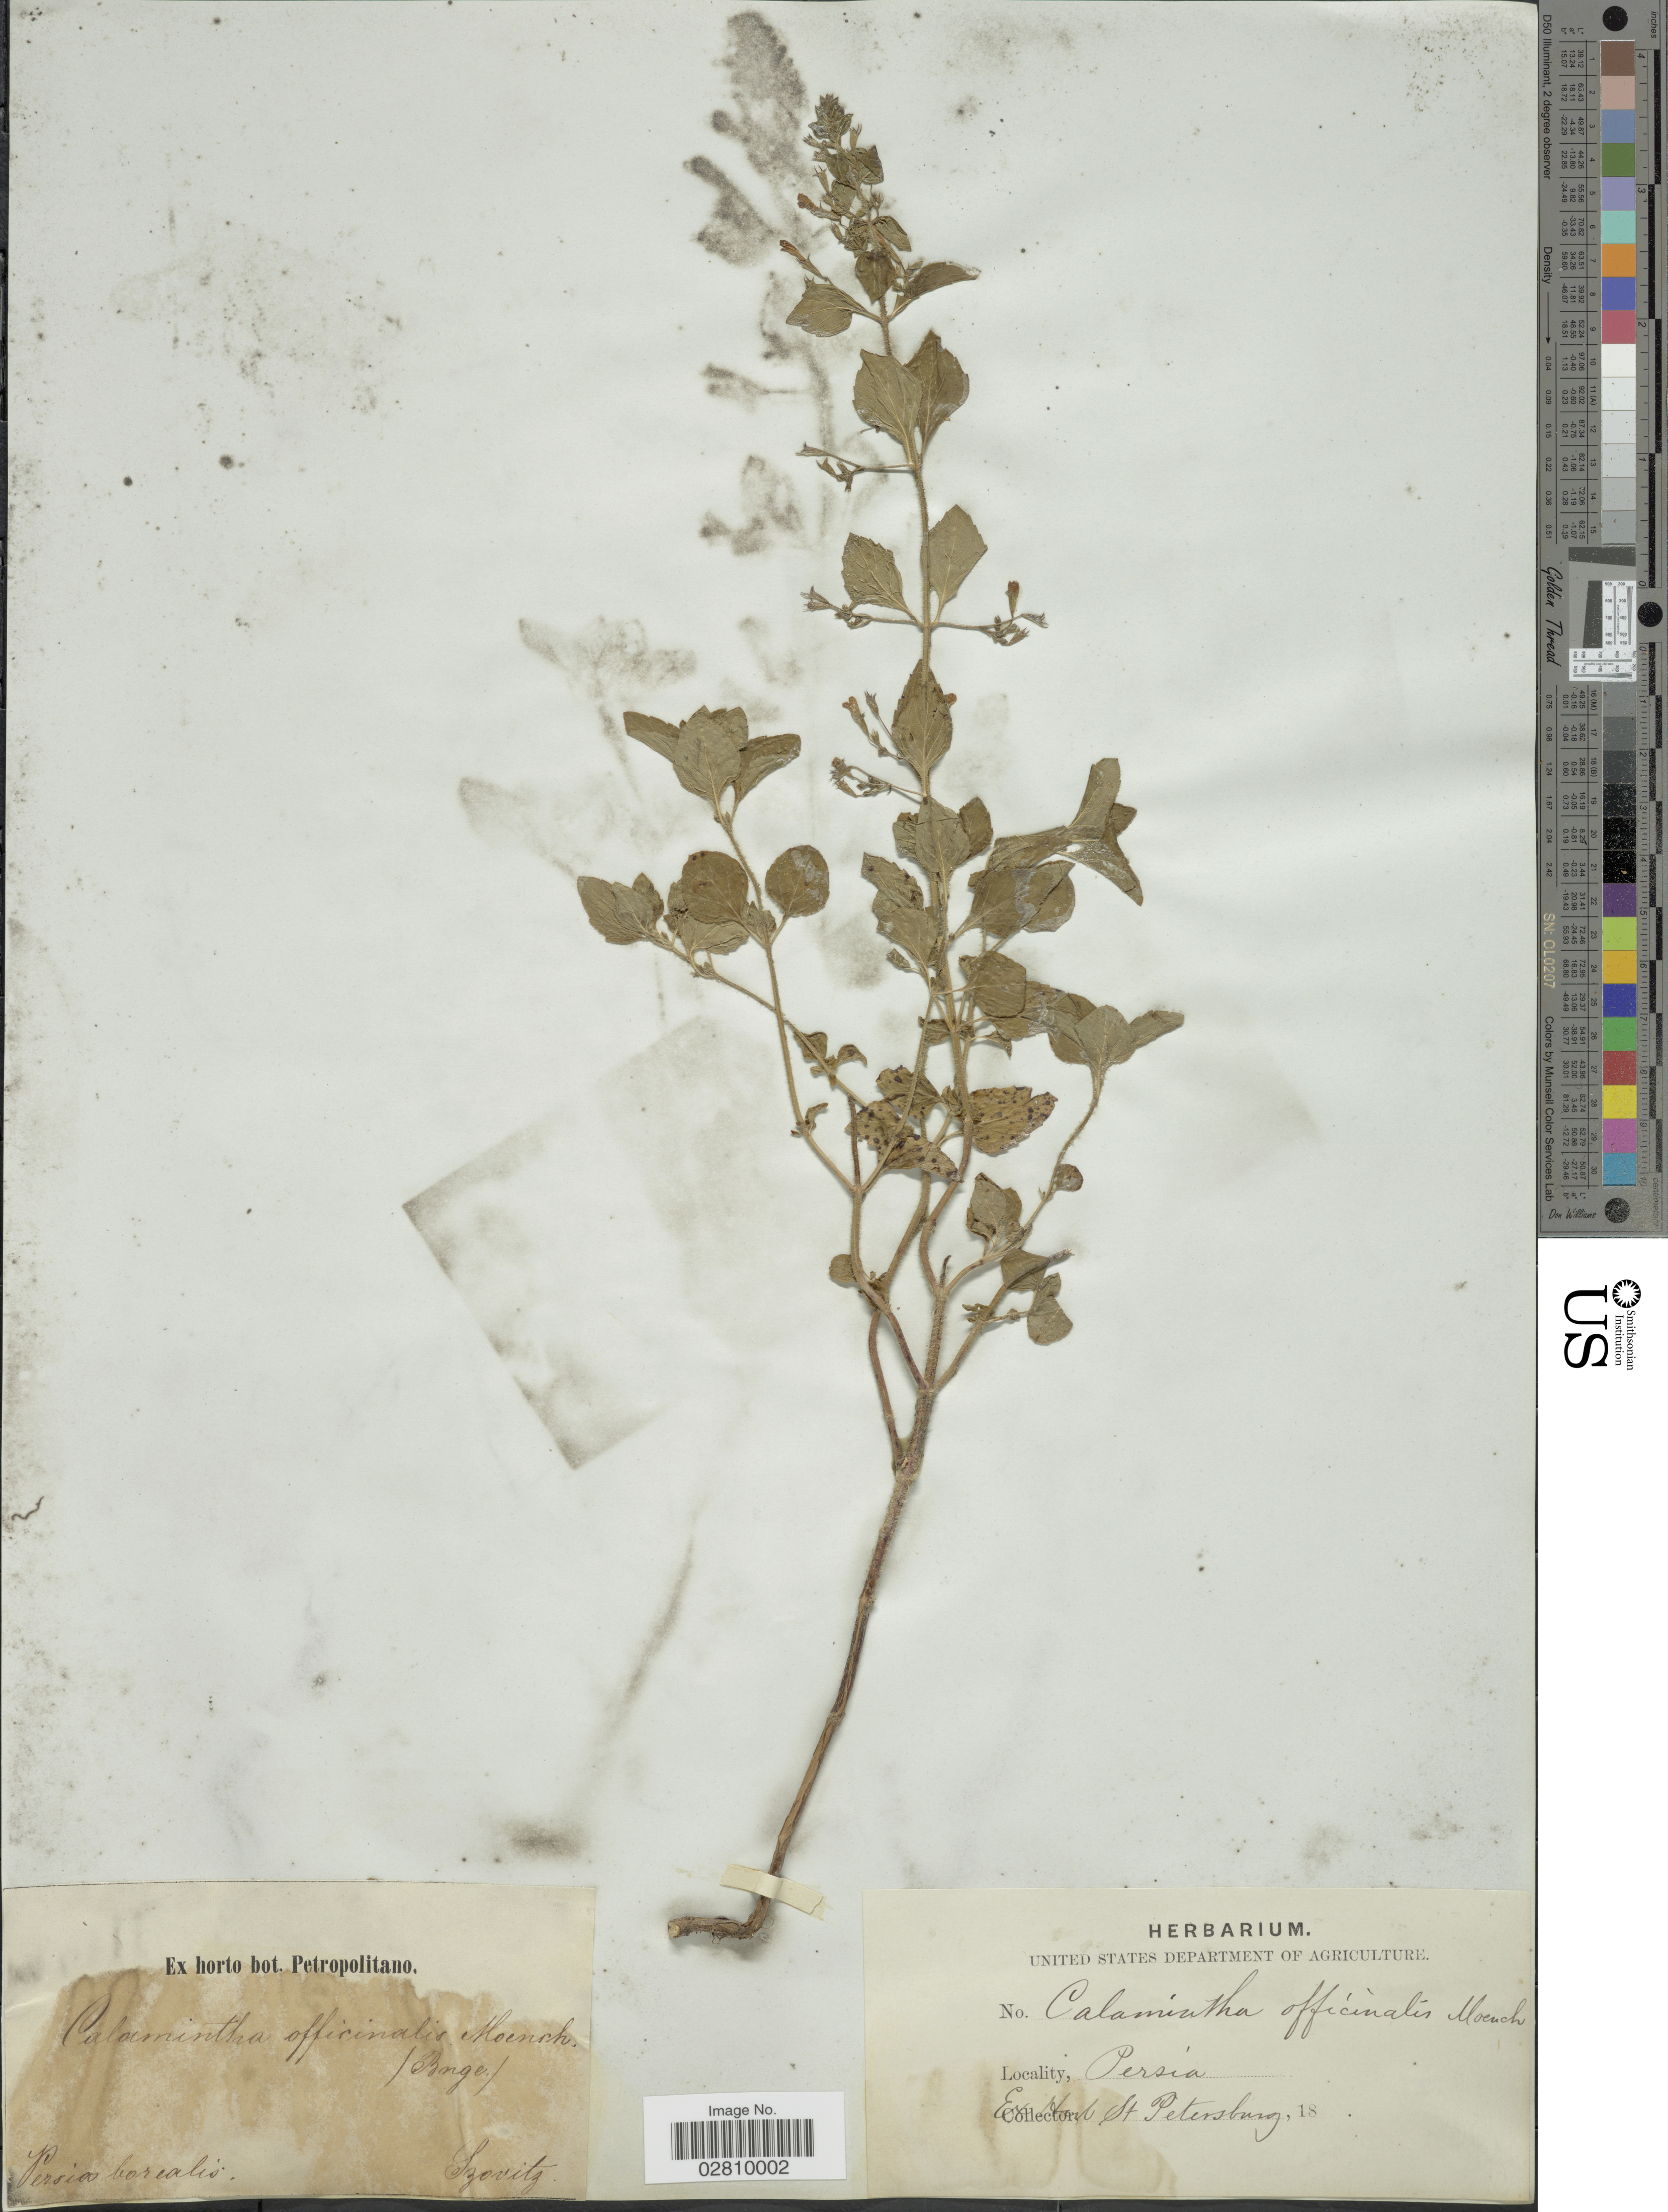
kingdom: Plantae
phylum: Tracheophyta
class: Magnoliopsida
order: Lamiales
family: Lamiaceae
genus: Calamintha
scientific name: Calamintha officinalis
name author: Moench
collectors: Szovits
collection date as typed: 18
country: Iran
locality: Persia borealis.